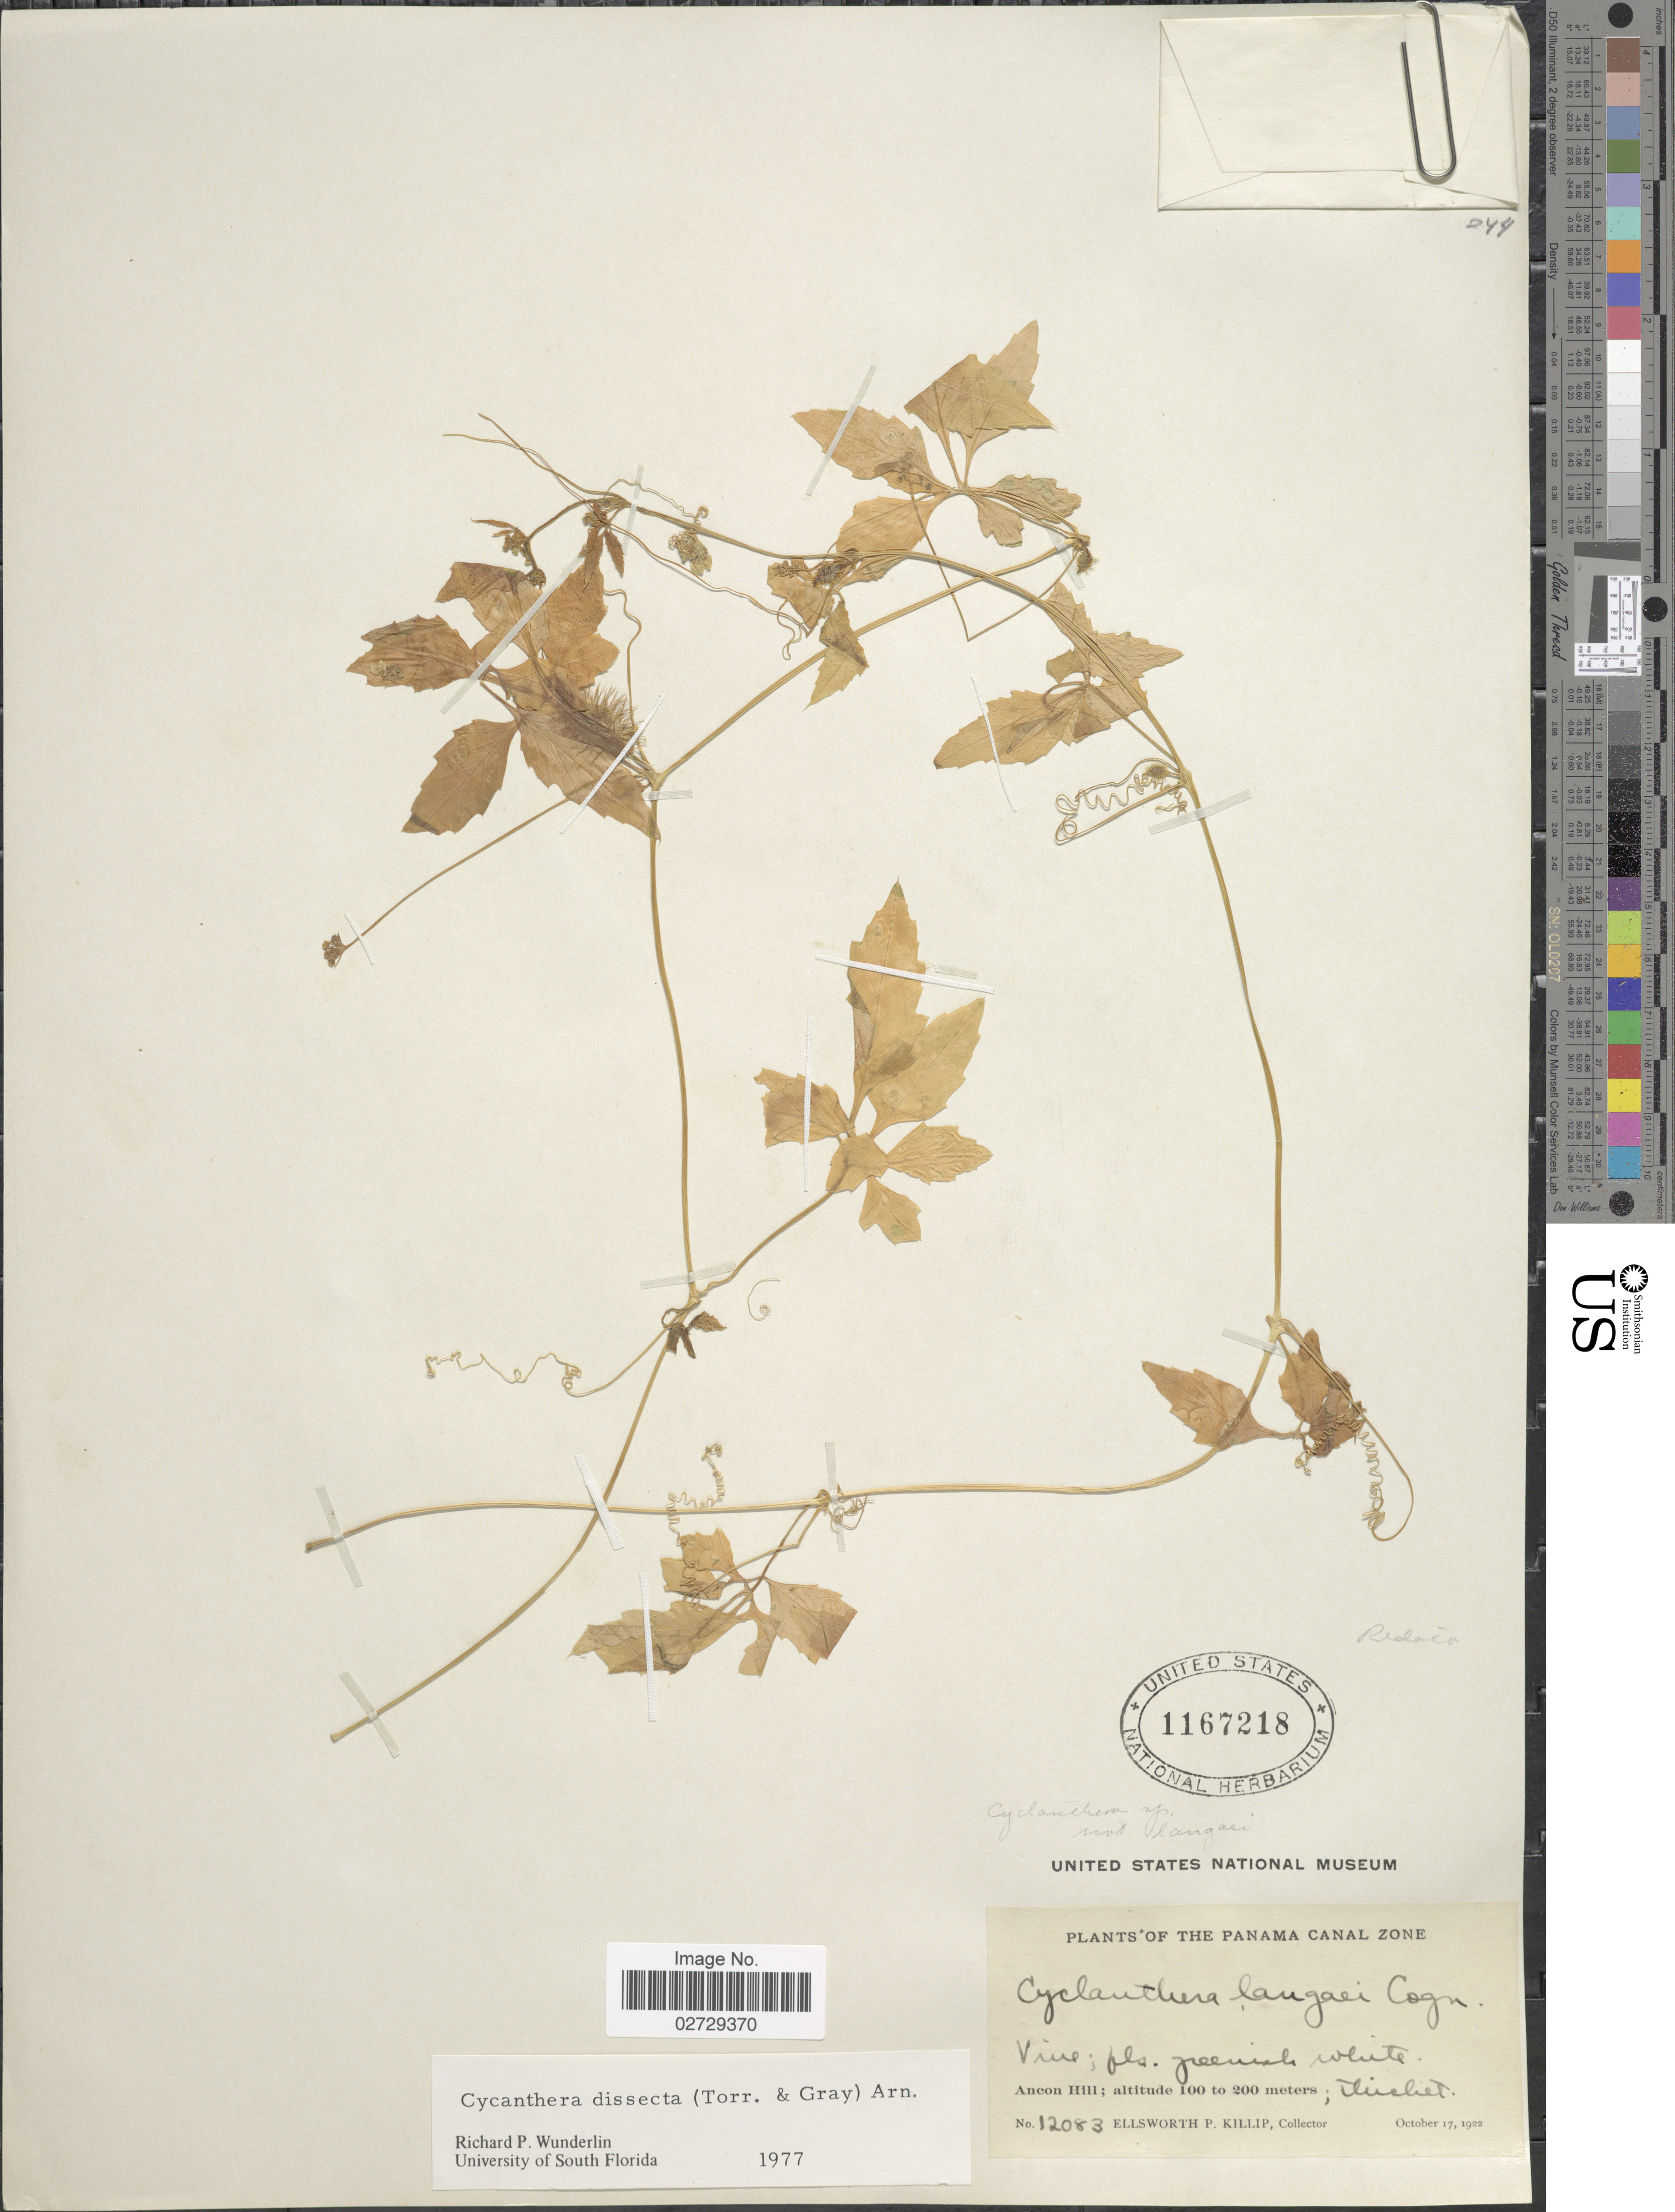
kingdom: Plantae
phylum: Tracheophyta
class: Magnoliopsida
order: Cucurbitales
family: Cucurbitaceae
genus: Cyclanthera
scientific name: Cyclanthera dissecta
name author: (Torr. & A. Gray) Arn.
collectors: E. P. Killip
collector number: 12083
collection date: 1922-10-17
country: Panama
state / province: Colón / Panamá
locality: Panama Canal Zone. Ancon Hill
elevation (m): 100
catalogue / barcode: US 1167218